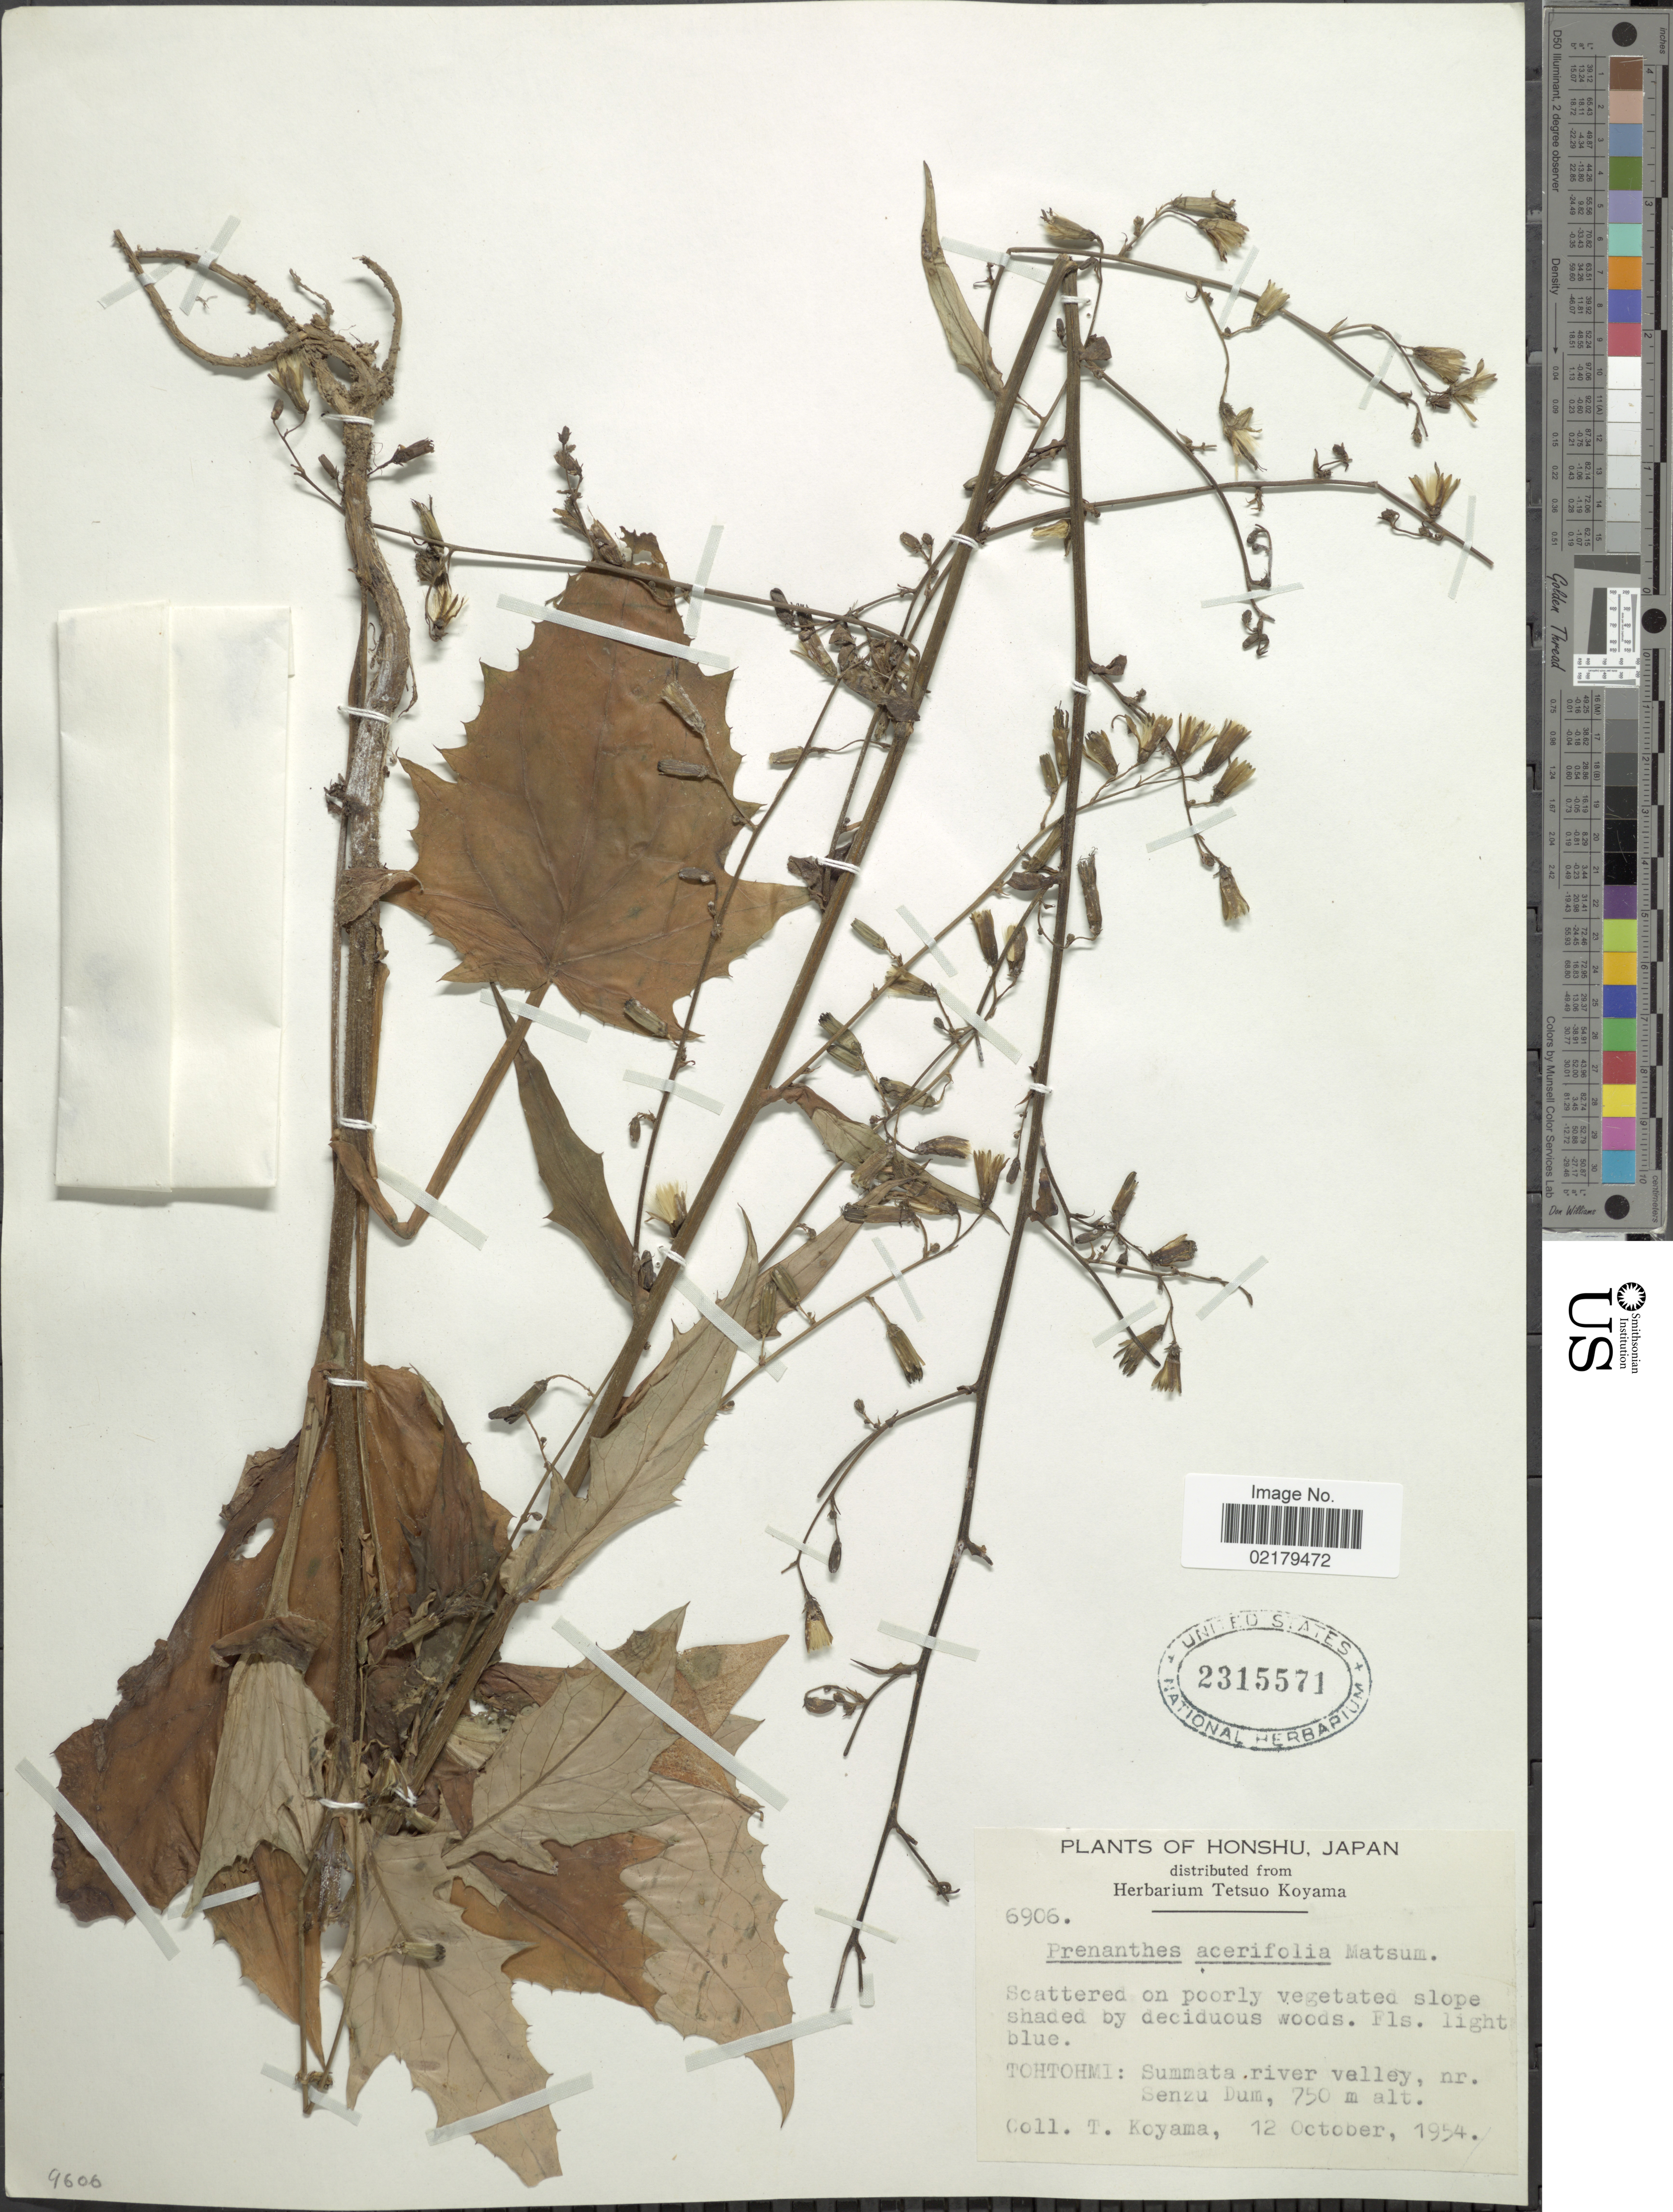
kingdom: Plantae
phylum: Tracheophyta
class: Magnoliopsida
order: Asterales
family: Asteraceae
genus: Nabalus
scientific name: Nabalus acerifolius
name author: Maxim.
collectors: T. Koyama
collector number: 6906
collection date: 1954-10-12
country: Japan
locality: Honshu, Tohtohmi: Summata river valley, nr. Senzu Dum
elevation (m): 750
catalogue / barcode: US 2315571